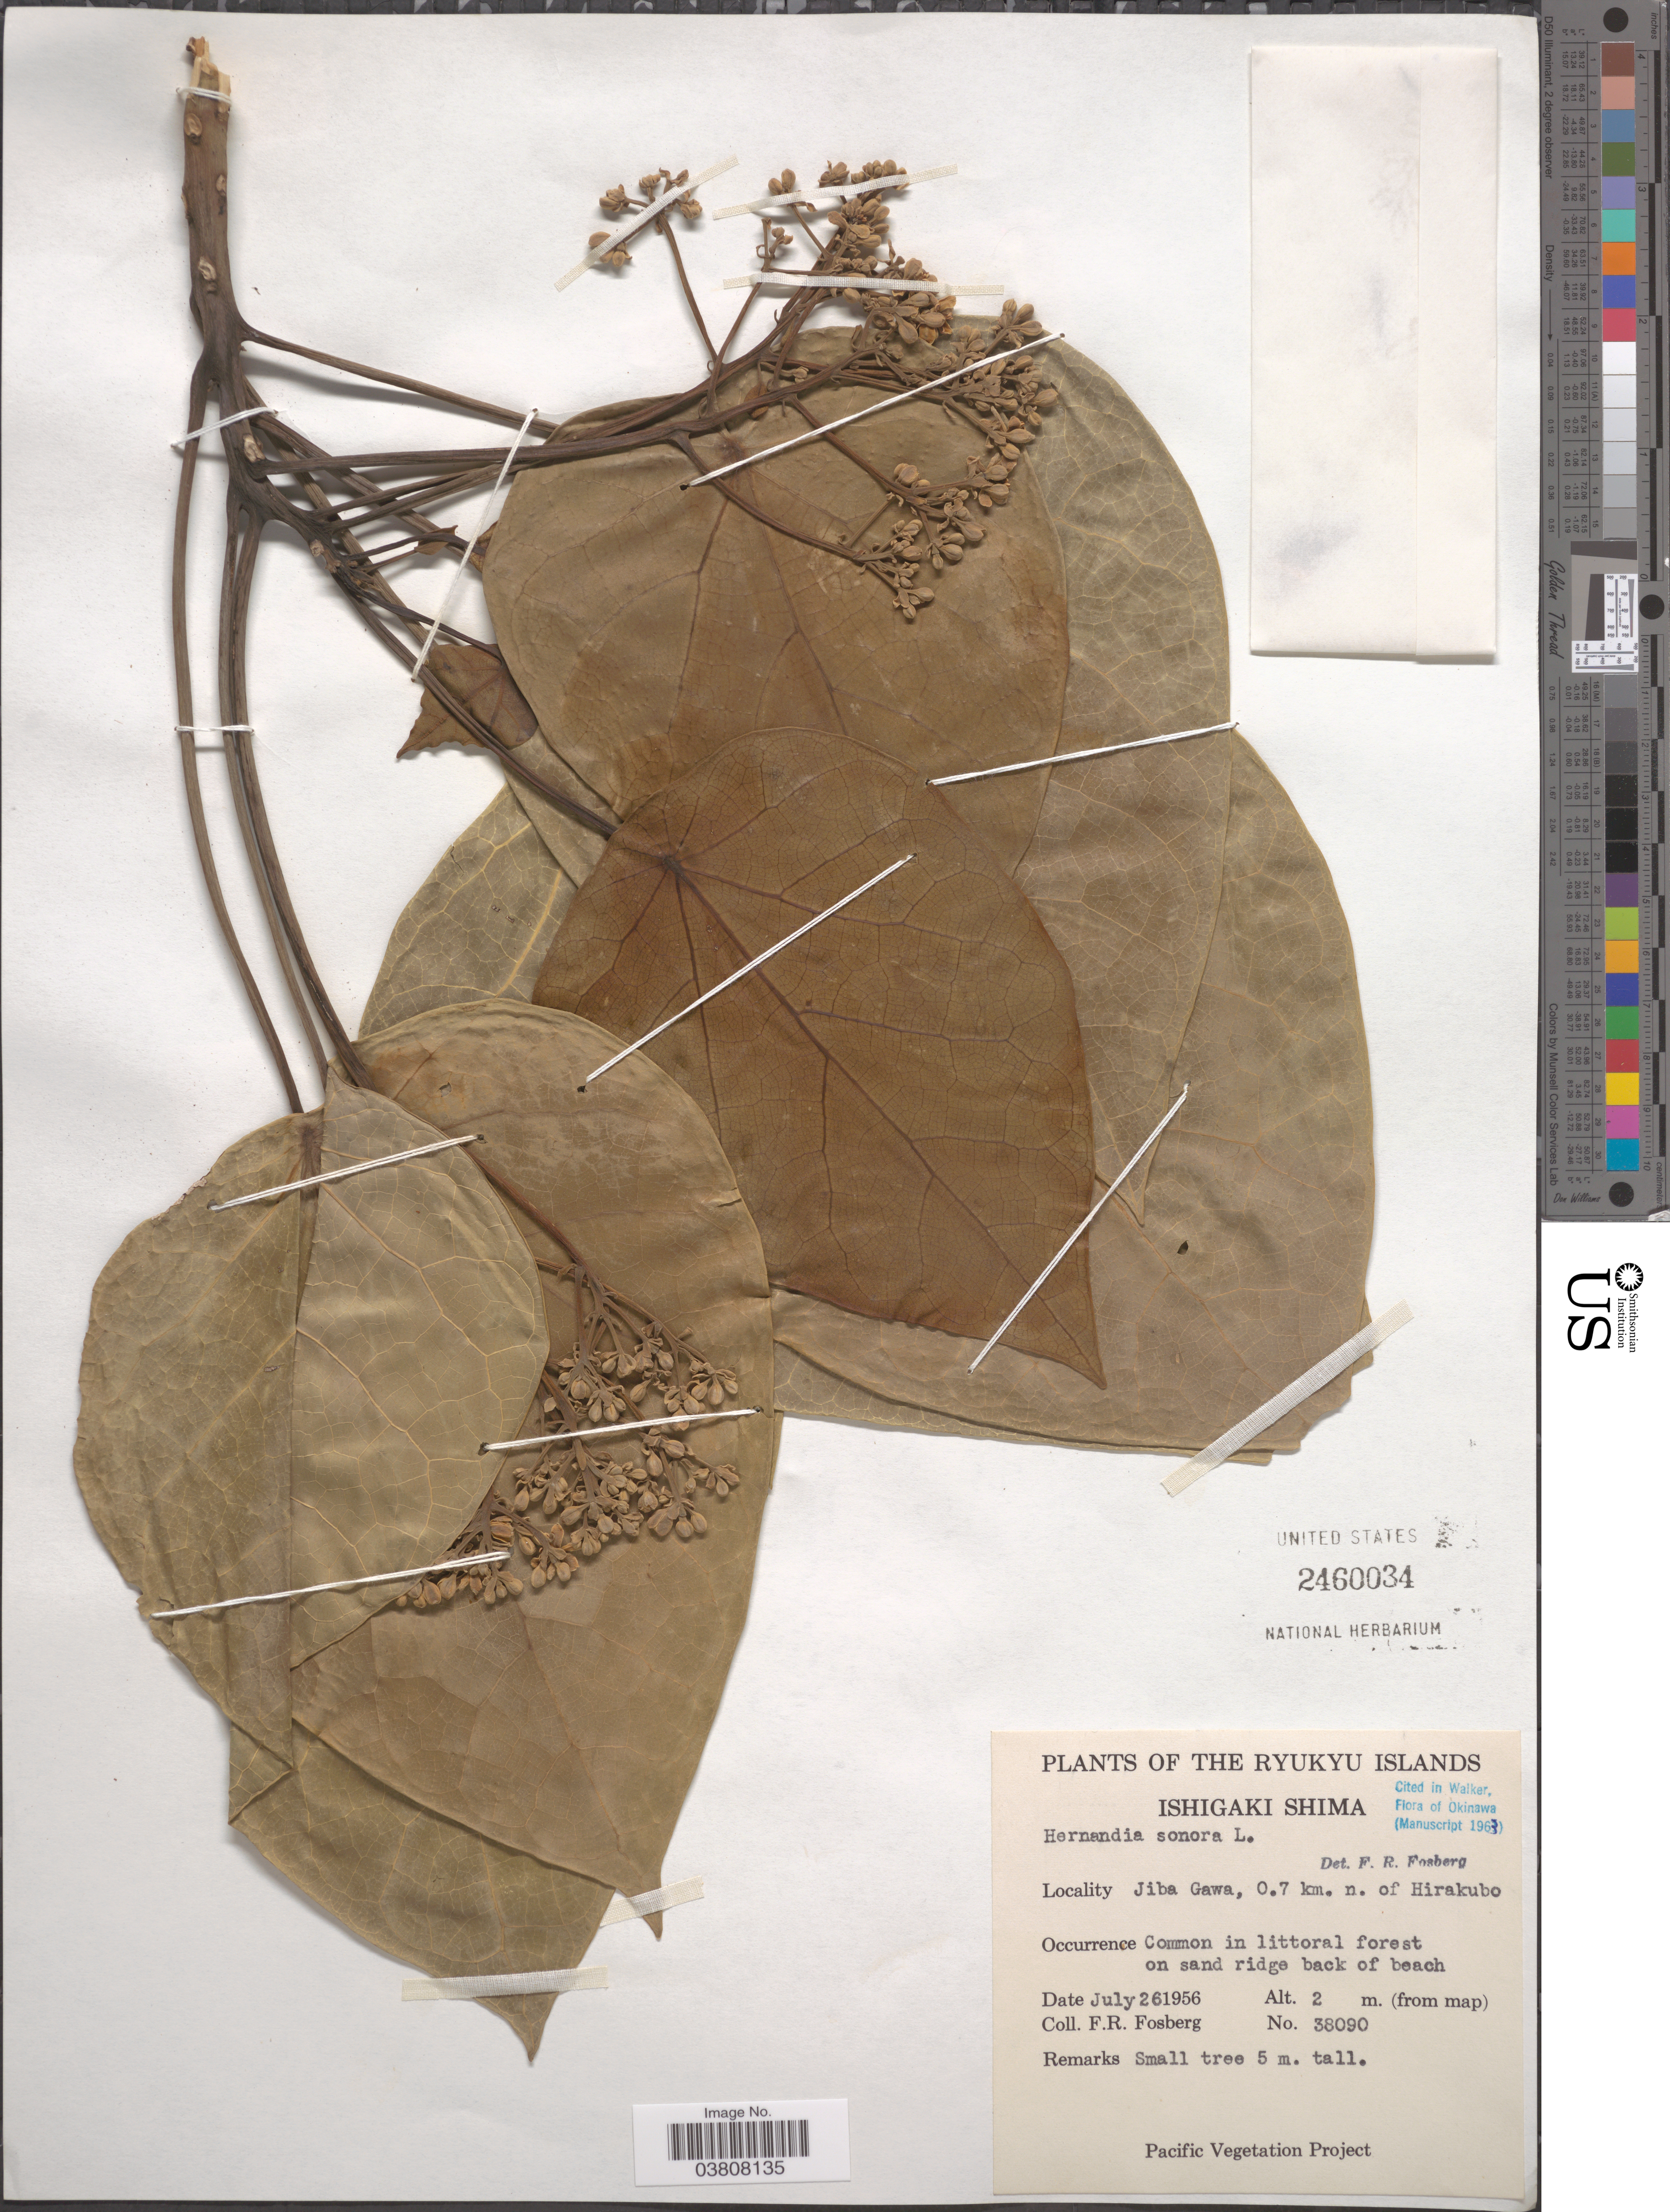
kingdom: Plantae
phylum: Tracheophyta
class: Magnoliopsida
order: Laurales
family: Hernandiaceae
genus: Hernandia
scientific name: Hernandia nymphaeifolia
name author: (C. Presl) Kubitzki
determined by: Strong, Mark T., (BOT), Smithsonian Institution - National Museum of Natural History (UNITED STATES)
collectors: F. R. Fosberg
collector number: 38090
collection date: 1956-07-26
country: Japan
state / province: Okinawa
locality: The Ryukyu Islands. Ishigaki Shima. Jiba Gawa, 0.7 km. n. of Hirakubo.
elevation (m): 2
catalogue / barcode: US 2460034